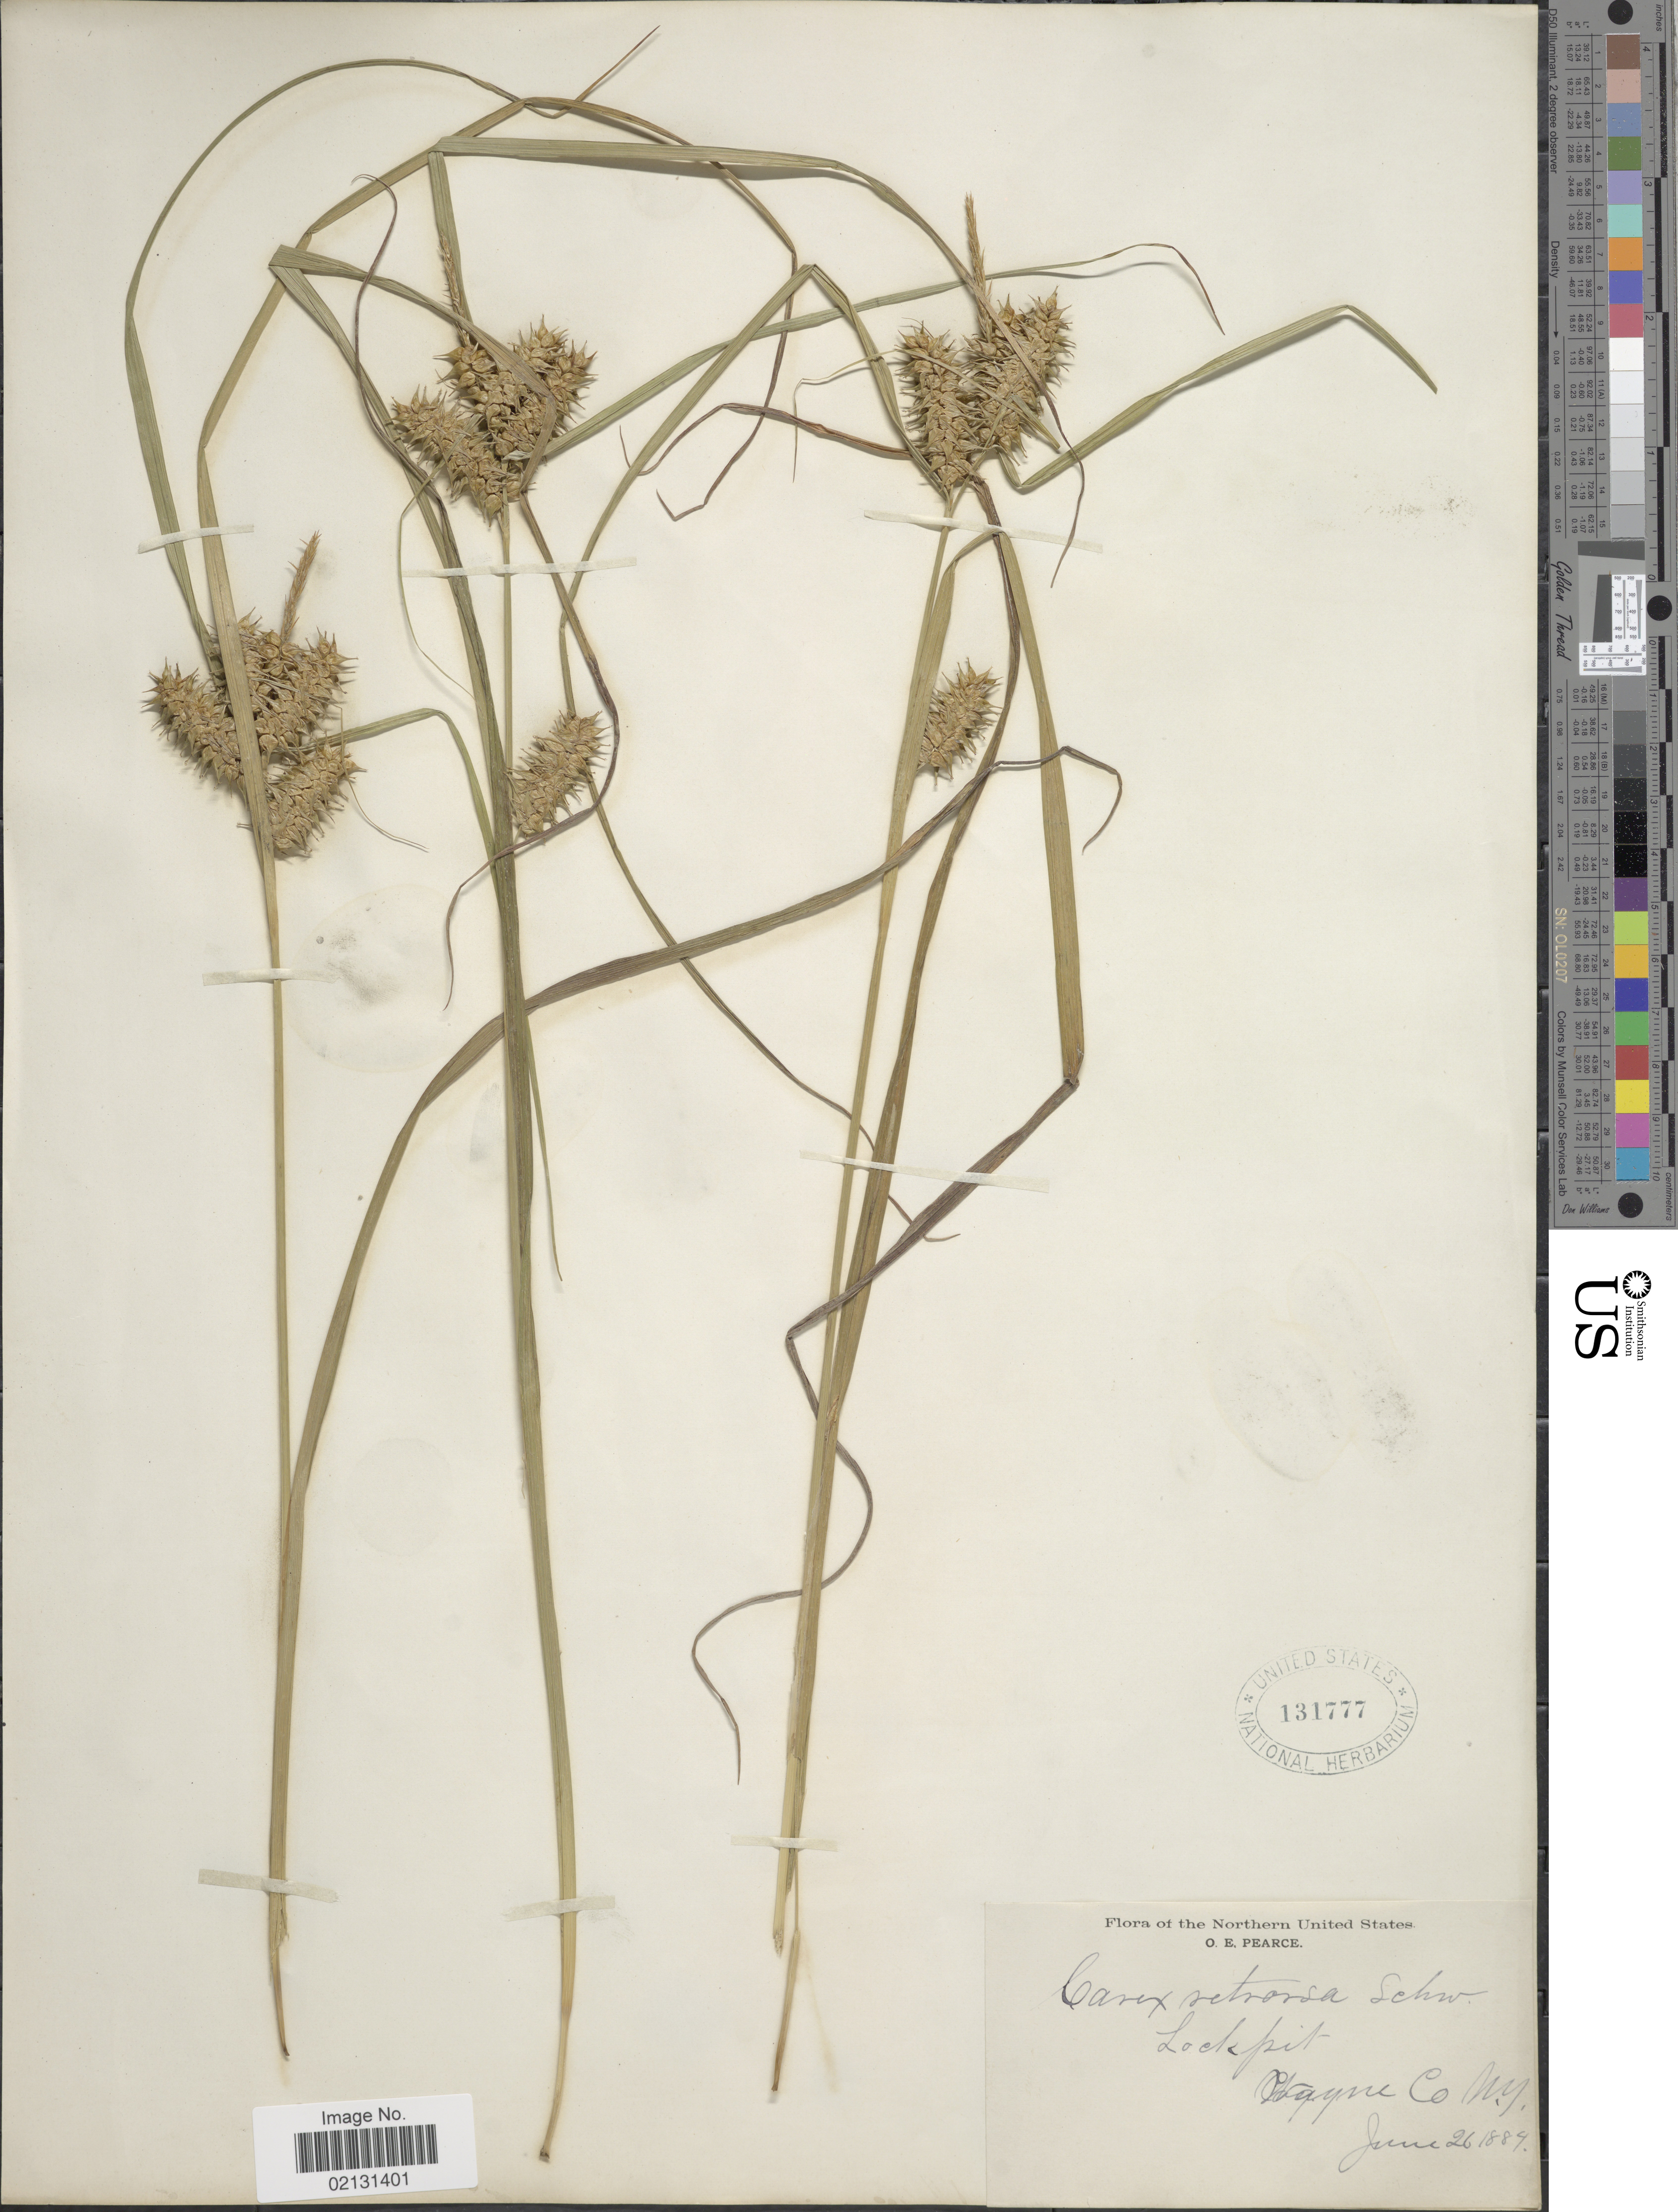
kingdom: Plantae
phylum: Tracheophyta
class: Liliopsida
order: Poales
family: Cyperaceae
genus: Carex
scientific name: Carex retrorsa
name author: Schwein.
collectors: O. E. Pearce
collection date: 1884-06-26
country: United States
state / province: New York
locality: Lockpit, Wayne Co., Northern United States.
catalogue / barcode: US 131777